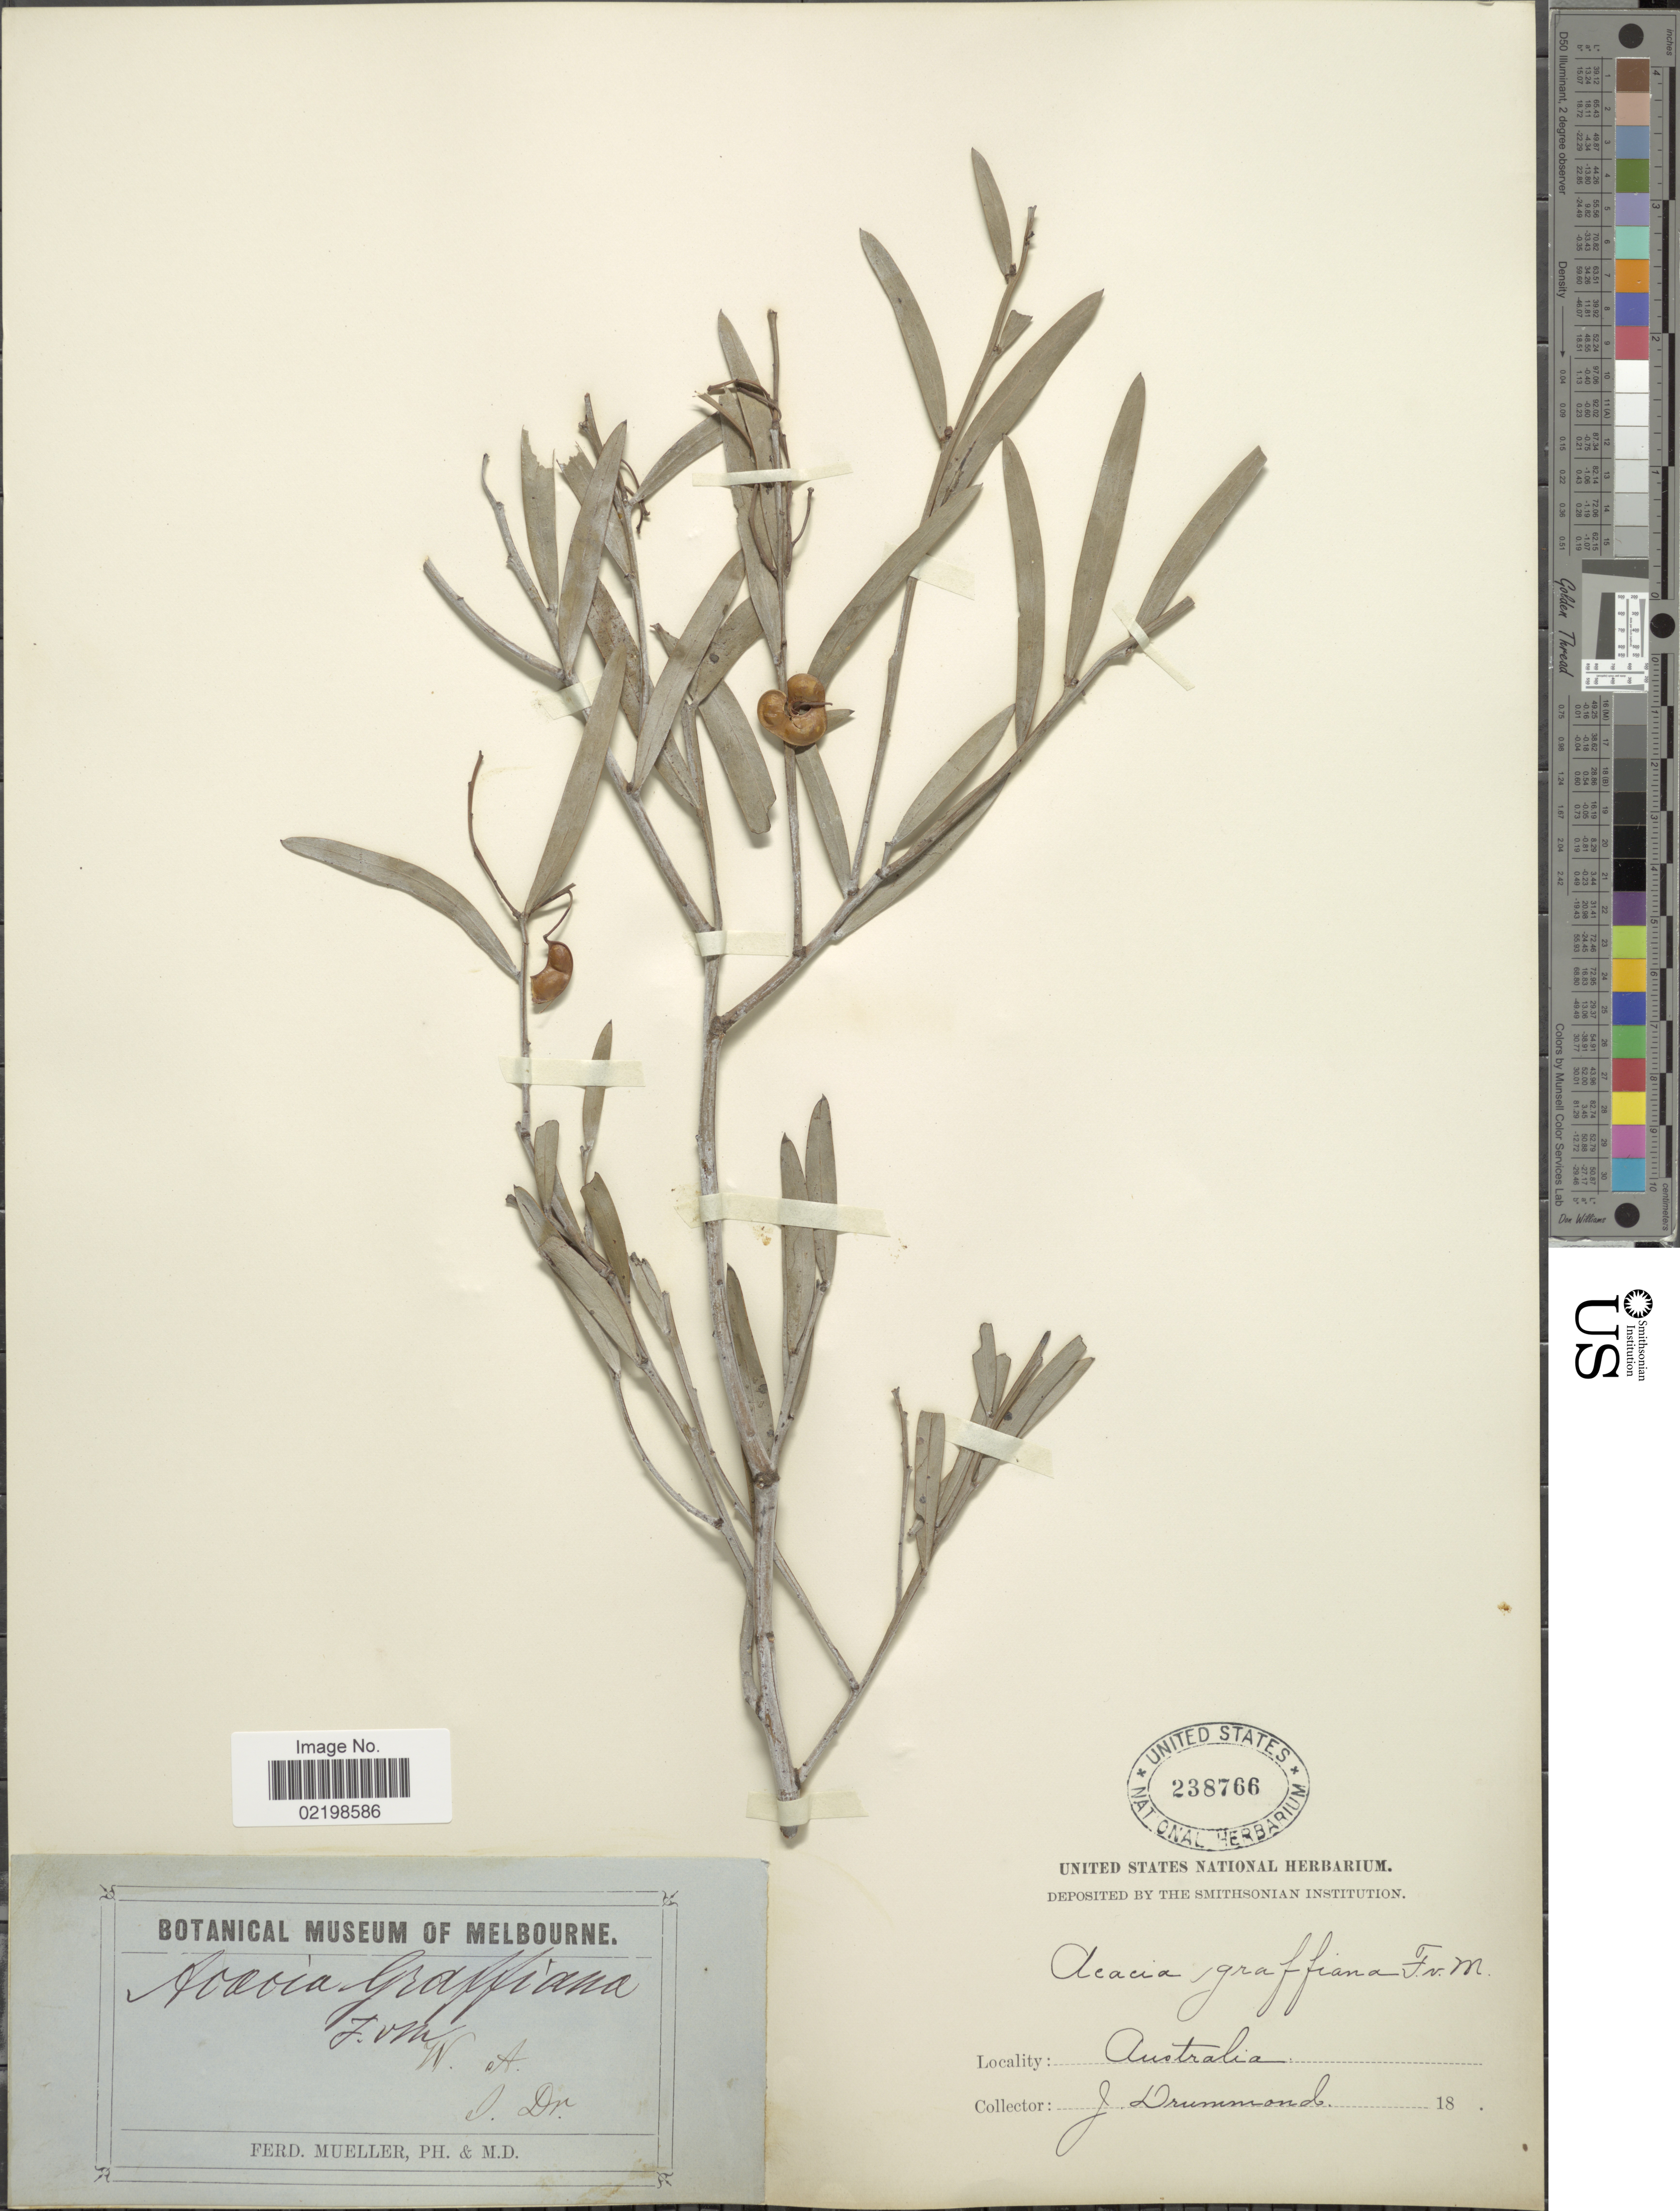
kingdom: Plantae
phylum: Tracheophyta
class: Magnoliopsida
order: Fabales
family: Fabaceae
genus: Acacia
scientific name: Acacia graffiana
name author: F. Muell.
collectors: J. Drummond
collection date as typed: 18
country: Australia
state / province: Western Australia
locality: W.A. Australia.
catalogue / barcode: US 238766